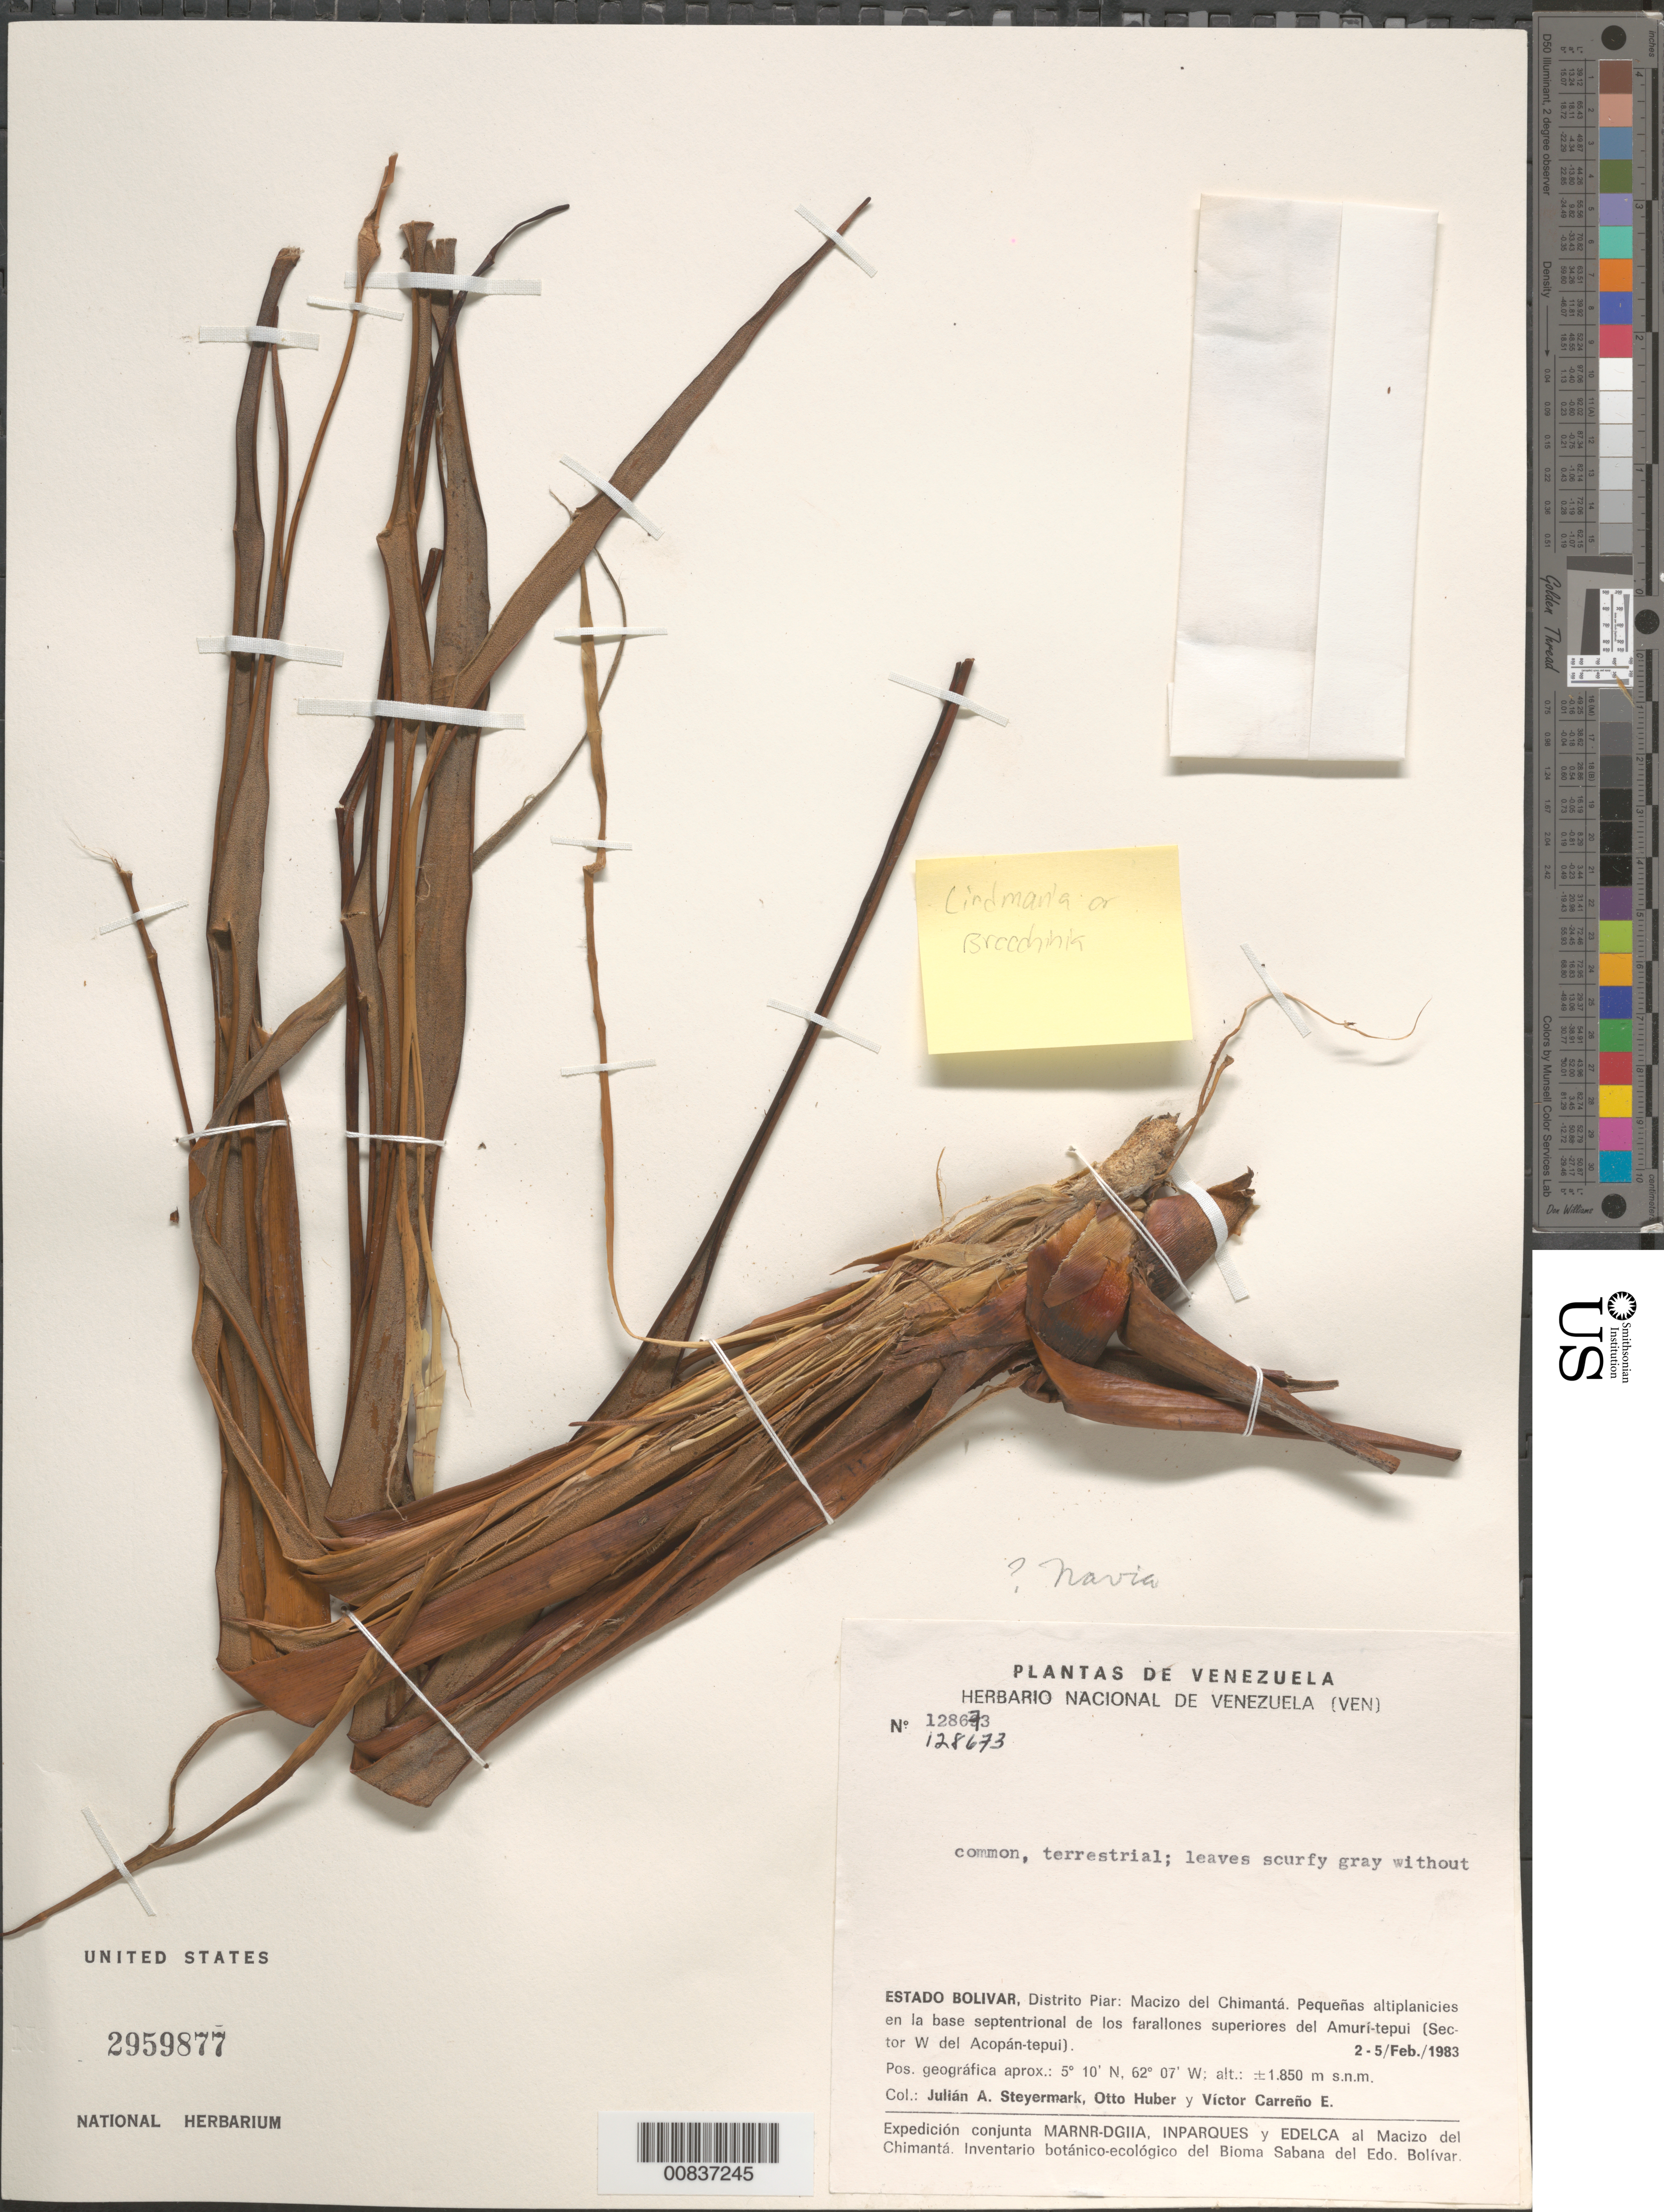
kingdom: Plantae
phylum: Tracheophyta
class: Liliopsida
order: Poales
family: Bromeliaceae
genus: Lindmania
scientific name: Lindmania sp.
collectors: J. Steyermark, O. Huber & V. Carreño E.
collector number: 128673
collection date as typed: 2-Feb-83 to 5-Feb-83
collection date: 1983-02-02/1983-02-05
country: Venezuela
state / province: Bolívar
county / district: Piar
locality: Macizo del Chimantá, Amurí-tepuí (Sector W del Acopán-tepuí)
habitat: Pequeñas altiplanicies en la base de tepui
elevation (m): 1850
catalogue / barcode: US 2959877